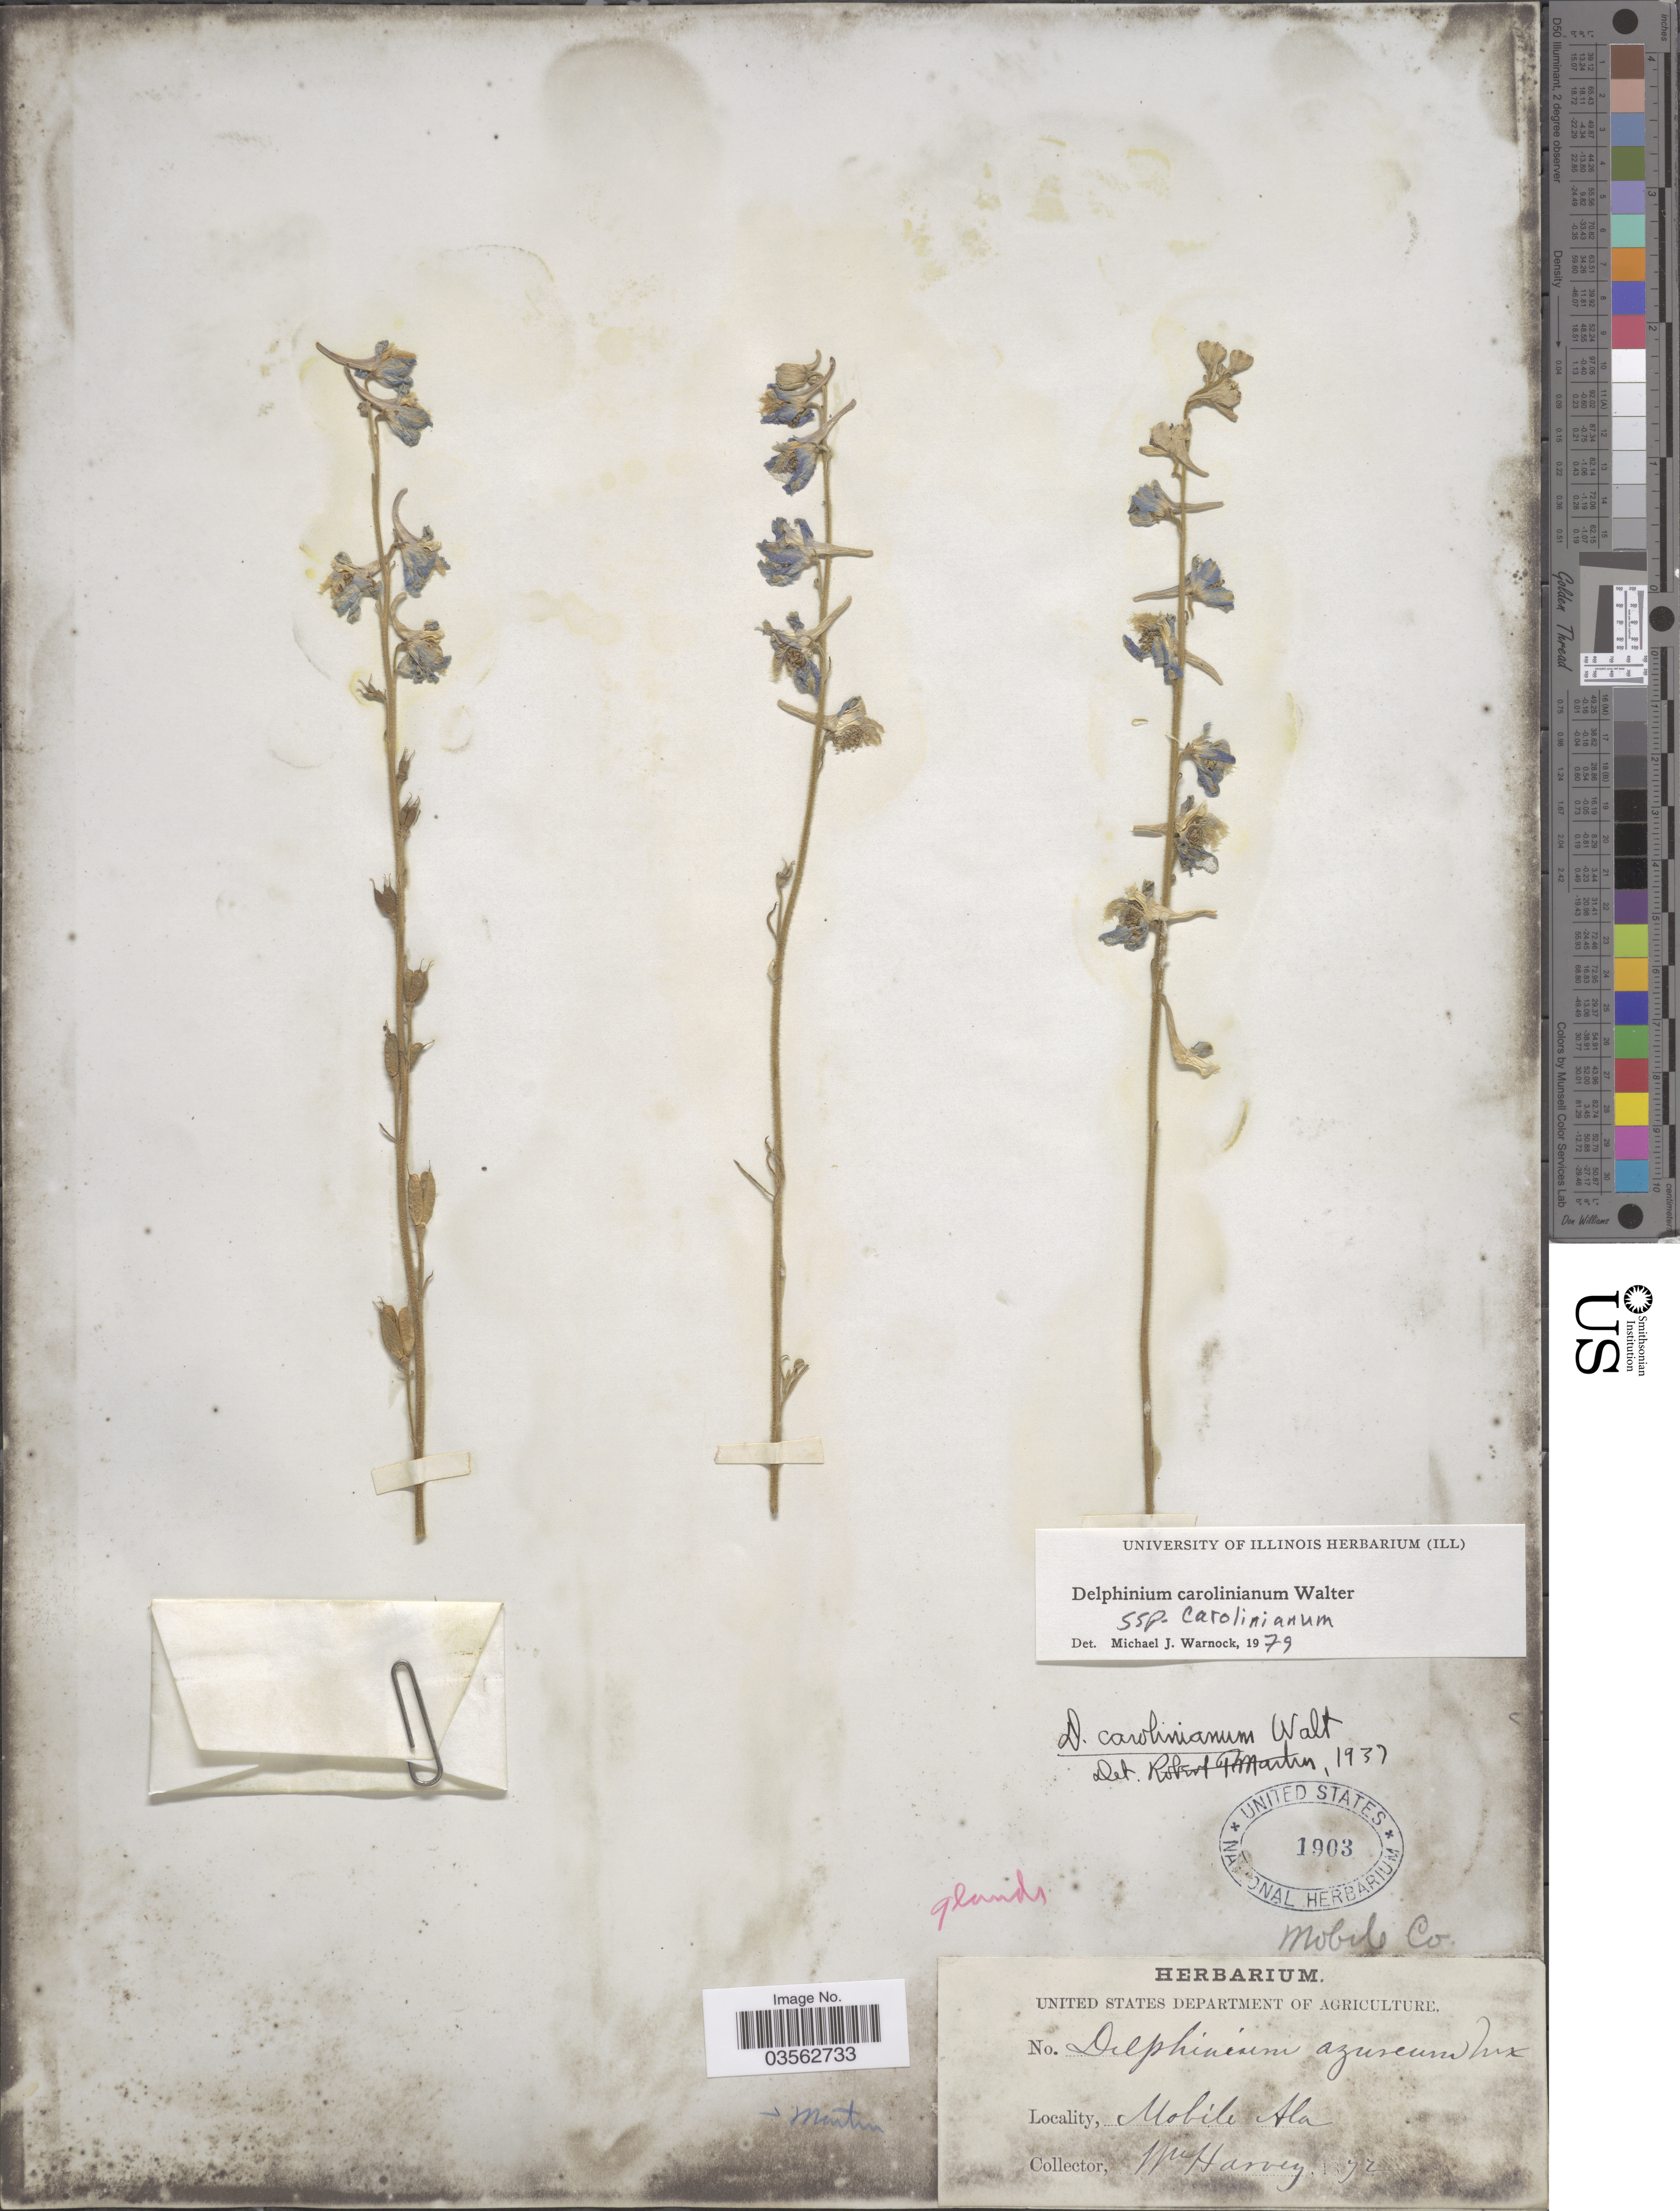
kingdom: Plantae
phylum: Tracheophyta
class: Magnoliopsida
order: Ranunculales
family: Ranunculaceae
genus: Delphinium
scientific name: Delphinium carolinianum subsp. carolinianum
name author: Walter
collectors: W. Harvey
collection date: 1872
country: United States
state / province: Alabama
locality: Mobile Co. Mobile.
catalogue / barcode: US 1903